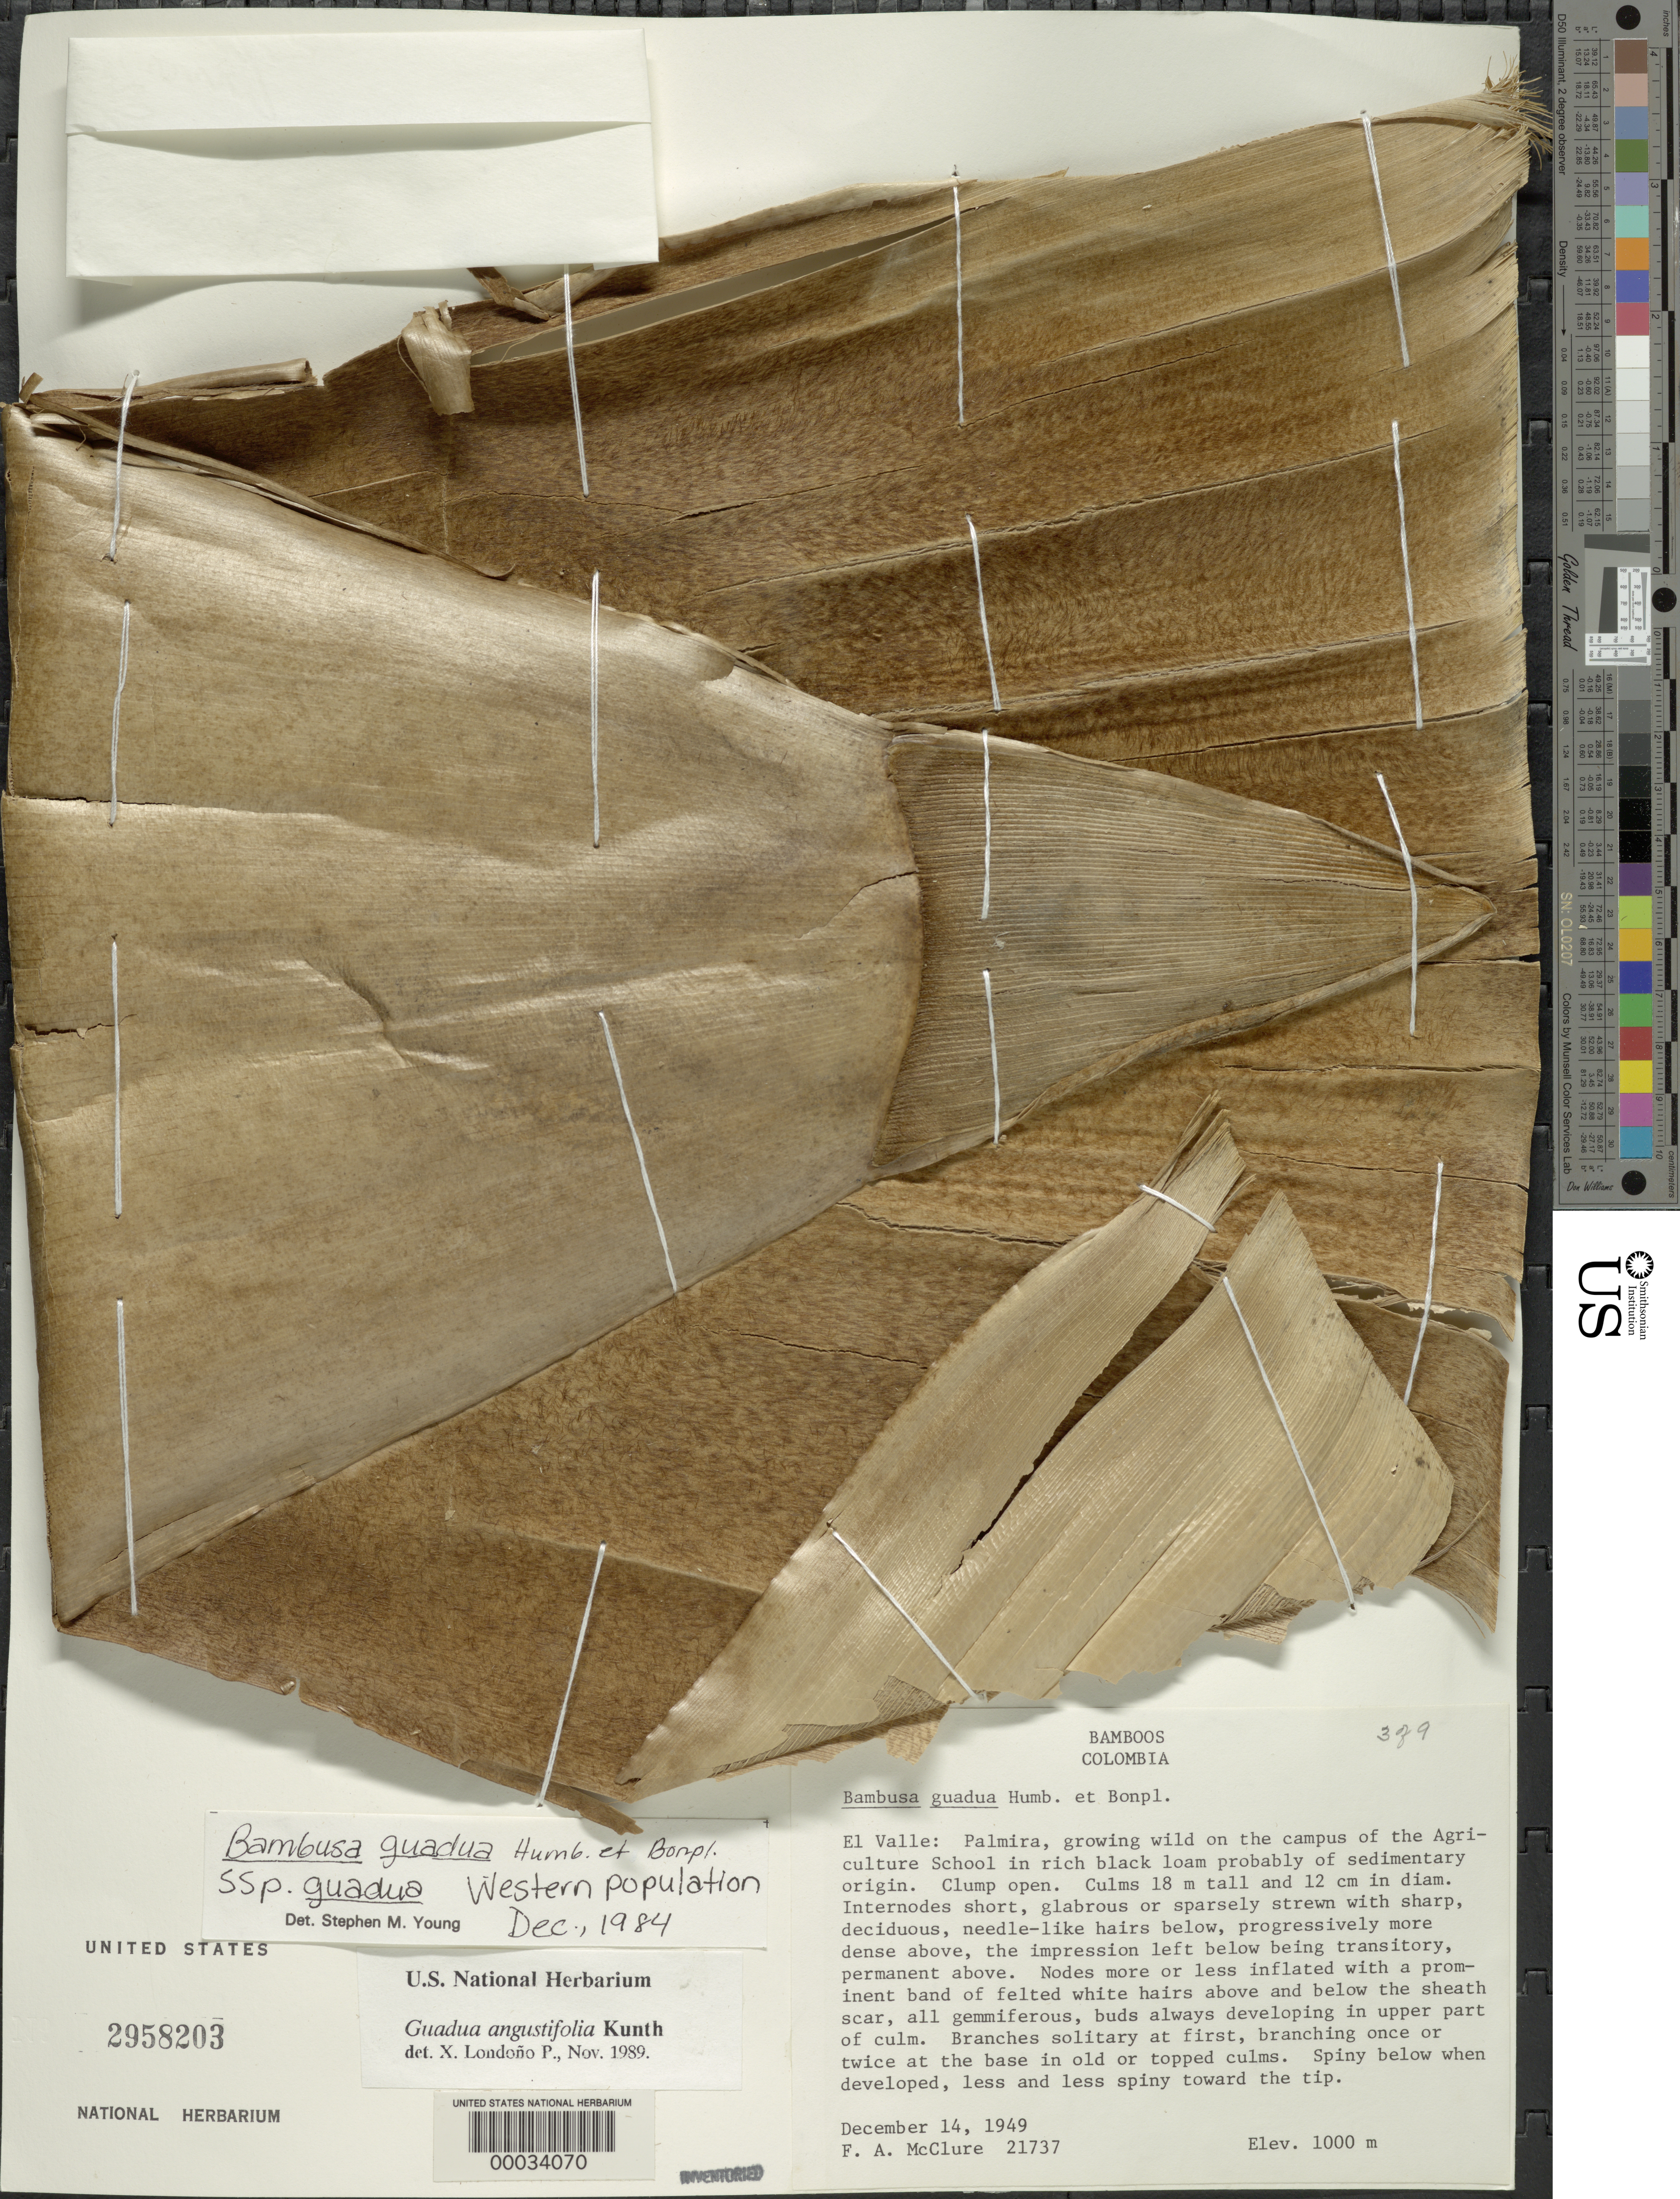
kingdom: Plantae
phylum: Tracheophyta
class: Liliopsida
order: Poales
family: Poaceae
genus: Guadua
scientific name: Guadua angustifolia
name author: Kunth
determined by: Londoño, X., (TULV), Jardin Botanico "Juan Maria Cespedes"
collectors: F. A. McClure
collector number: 21737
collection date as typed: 14 Dec 1949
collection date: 1949-12-14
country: Colombia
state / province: Valle del Cauca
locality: Palmira, on campus of agriculture school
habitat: Rich black loam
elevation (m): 1000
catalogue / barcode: US 2958203